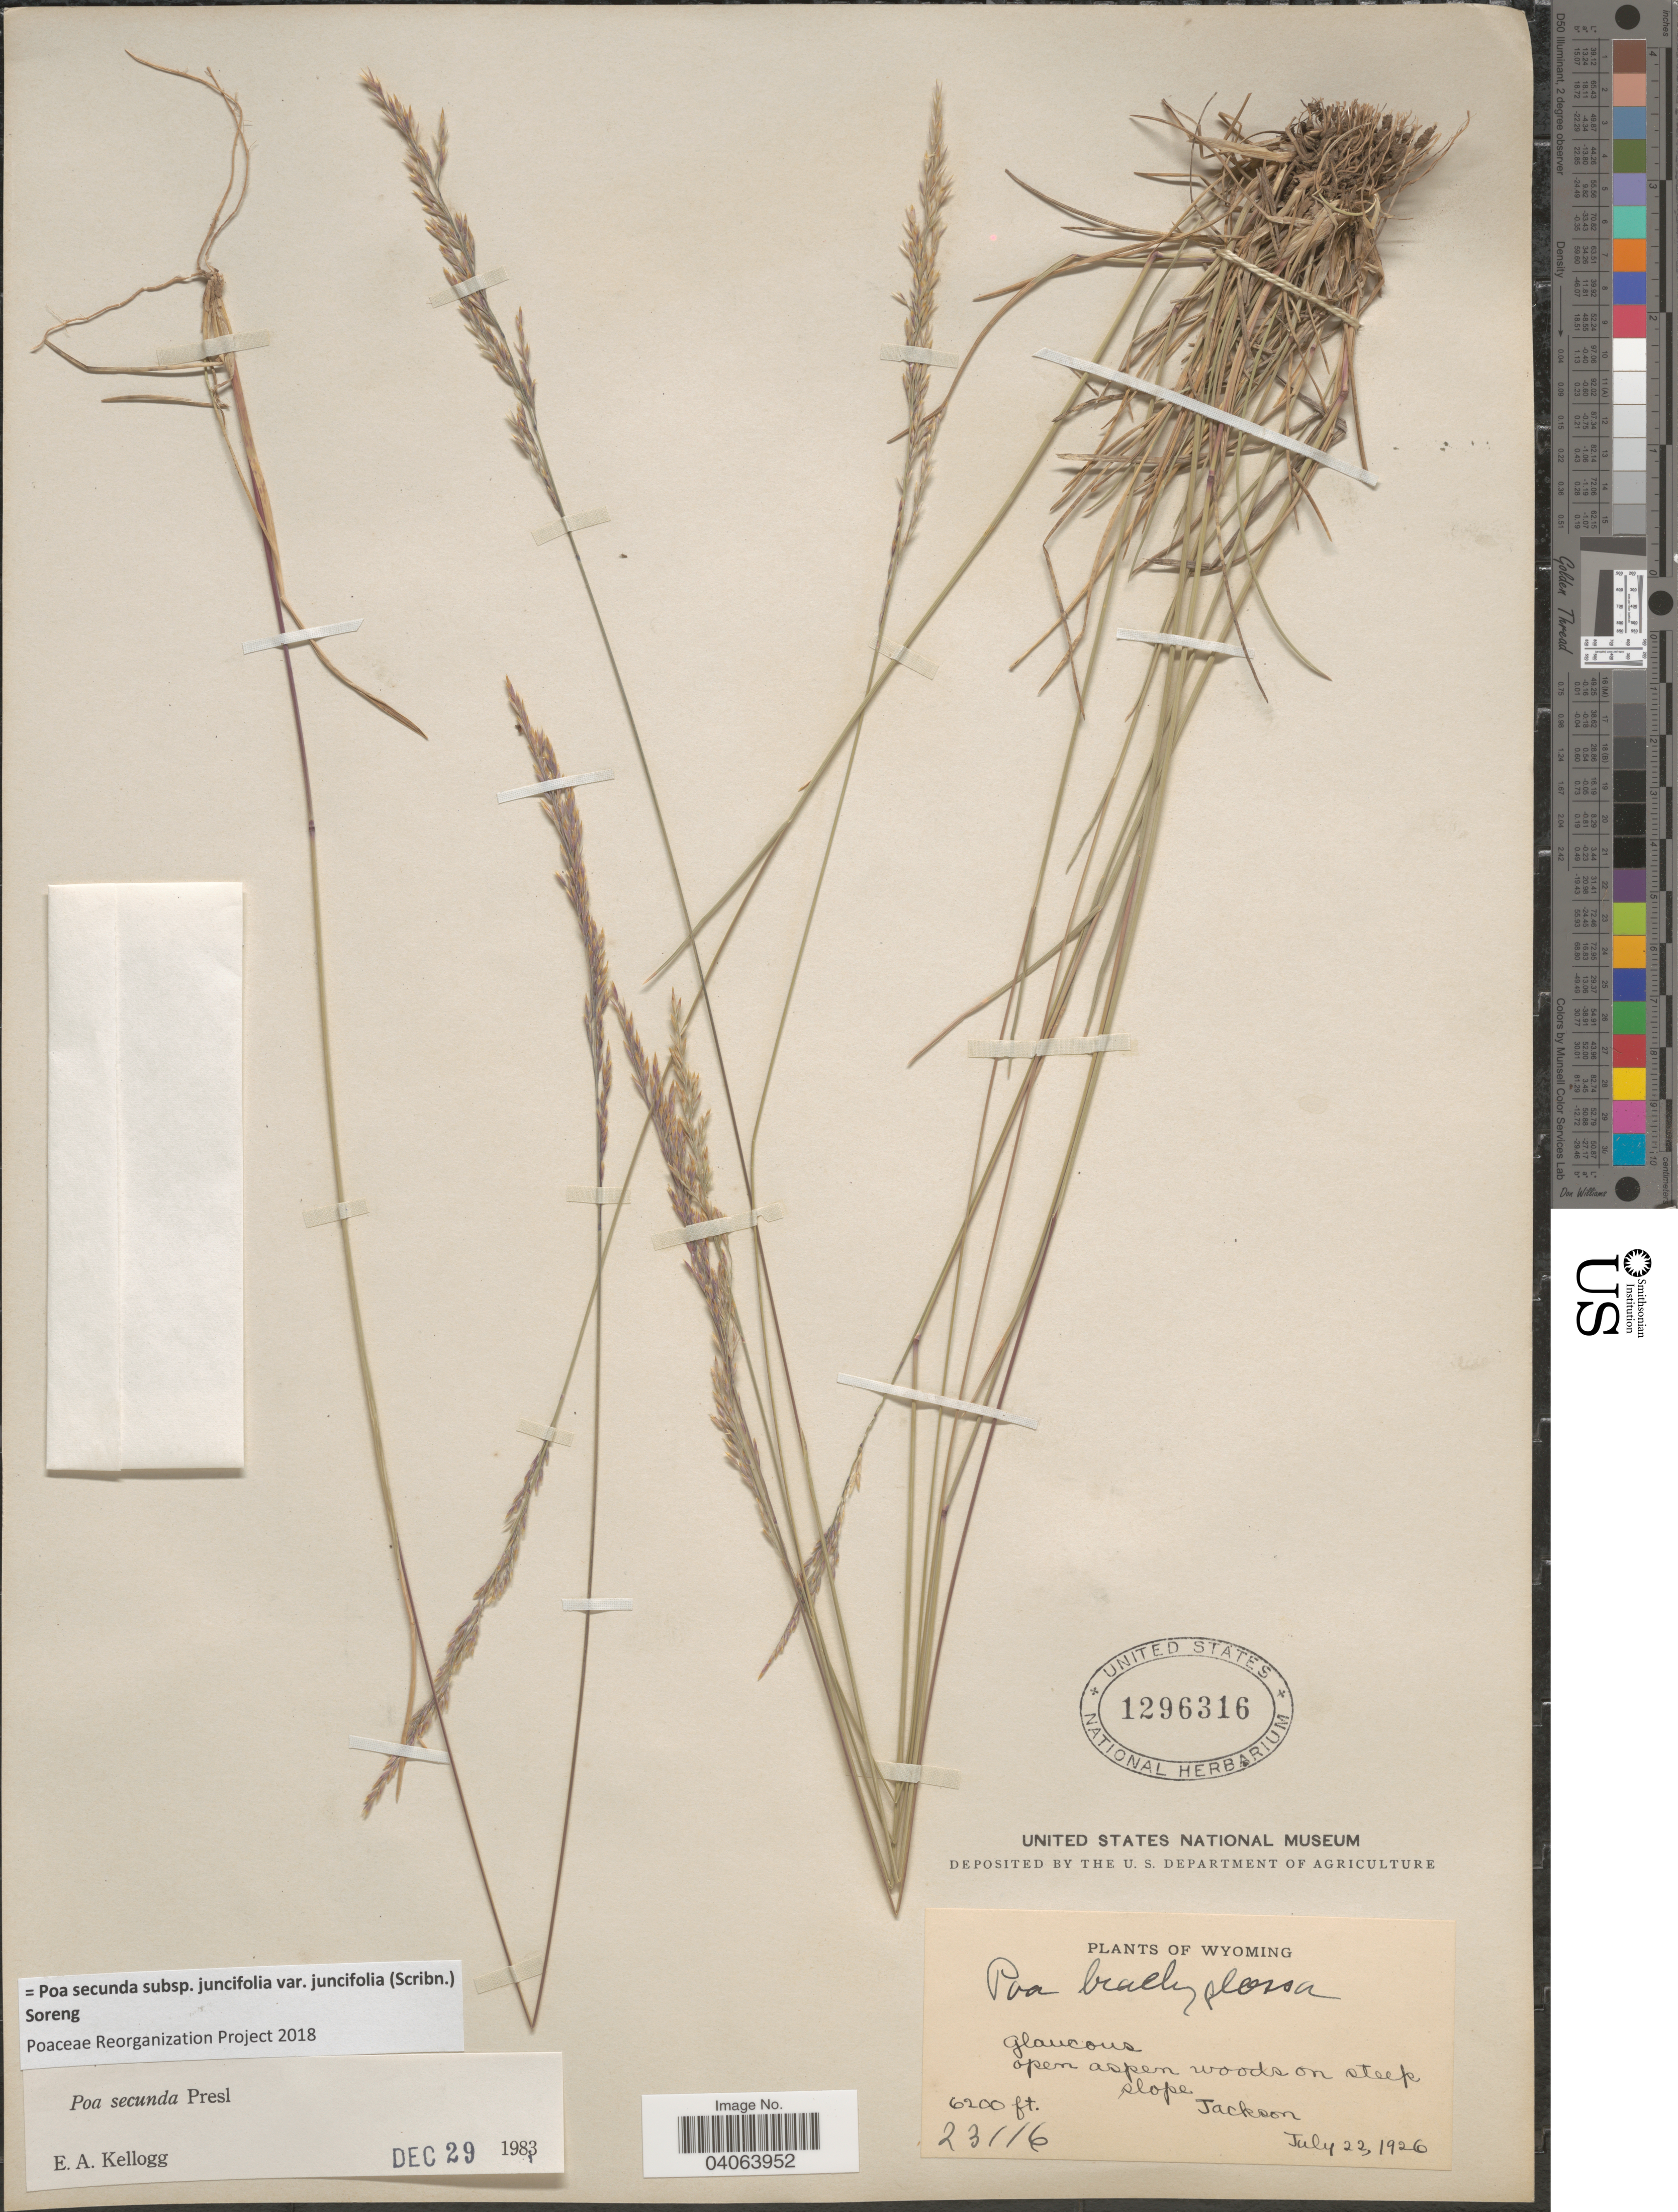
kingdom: Plantae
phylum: Tracheophyta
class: Liliopsida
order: Poales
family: Poaceae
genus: Poa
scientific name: Poa secunda subsp. juncifolia var. juncifolia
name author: (Scribn.) Soreng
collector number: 23116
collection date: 1926-07-22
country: United States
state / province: Wyoming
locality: Jackson.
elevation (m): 1890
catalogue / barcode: US 1296316